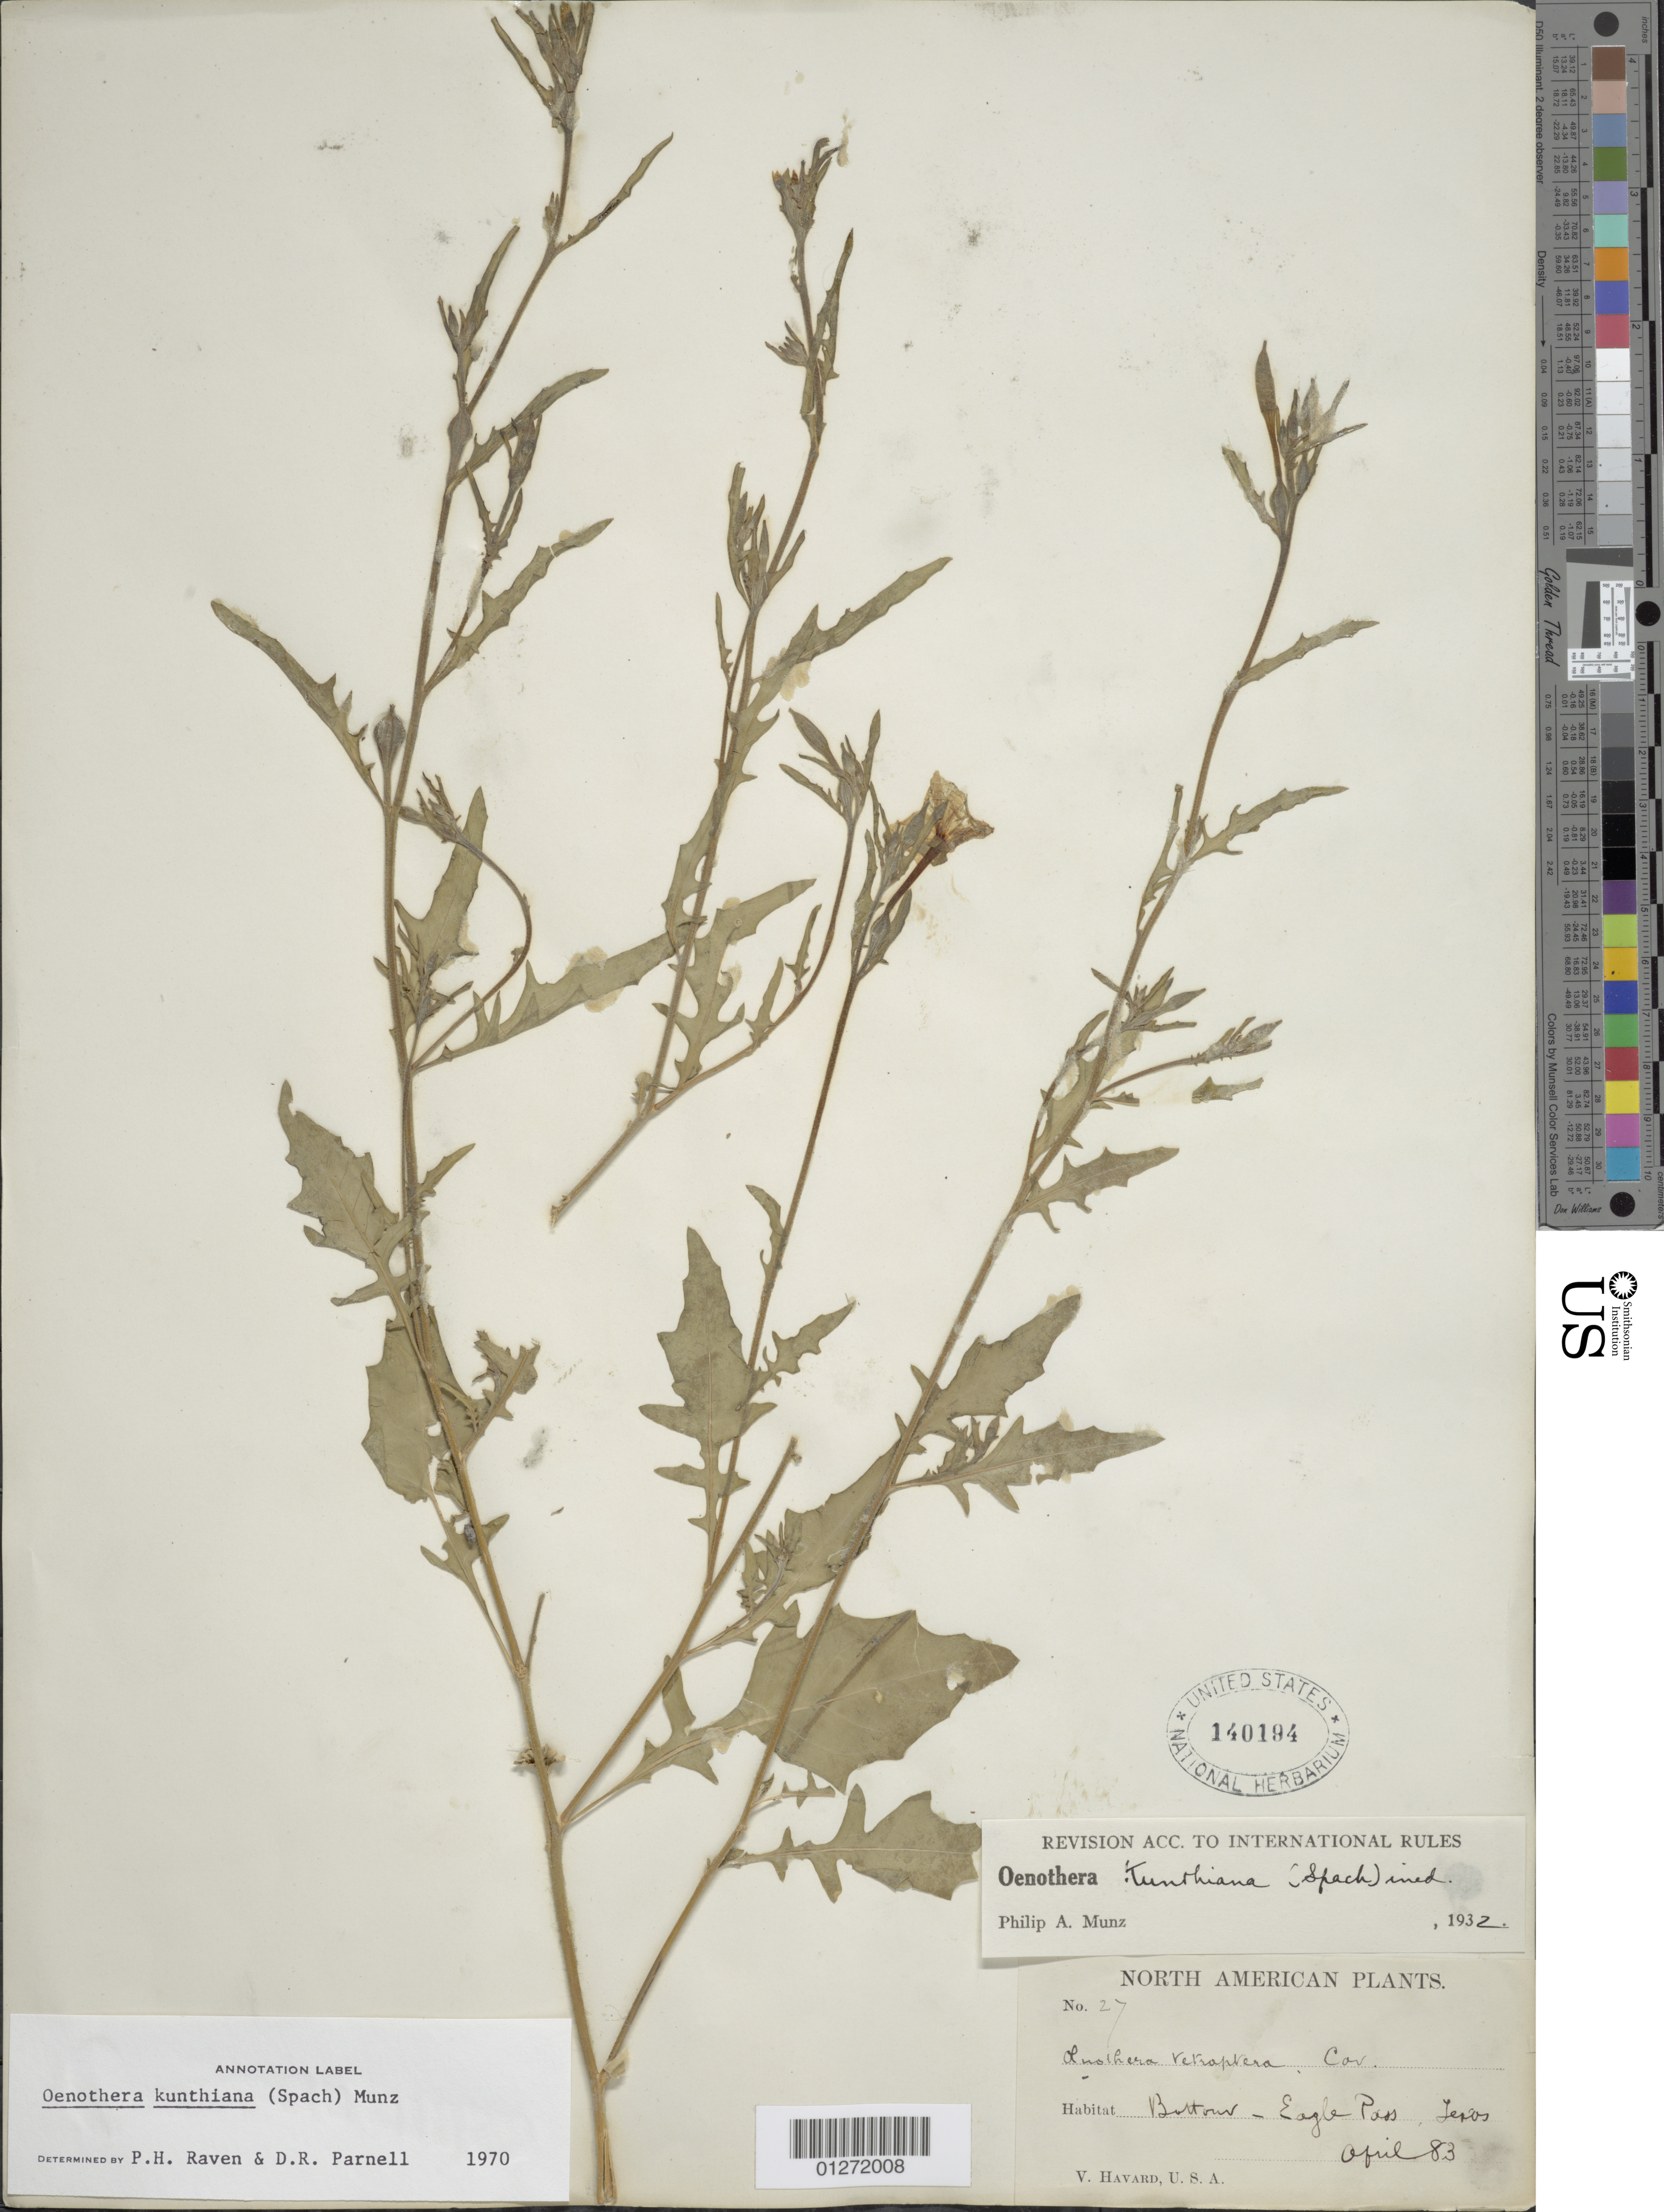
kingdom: Plantae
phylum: Tracheophyta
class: Magnoliopsida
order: Myrtales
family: Onagraceae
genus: Oenothera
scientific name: Oenothera kunthiana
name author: (Spach) Munz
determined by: Raven, P. H.; Parnell, D. R.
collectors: V. Havard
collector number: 27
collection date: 1883-04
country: United States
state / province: Texas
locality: Button- Eagle pass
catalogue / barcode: US 140194